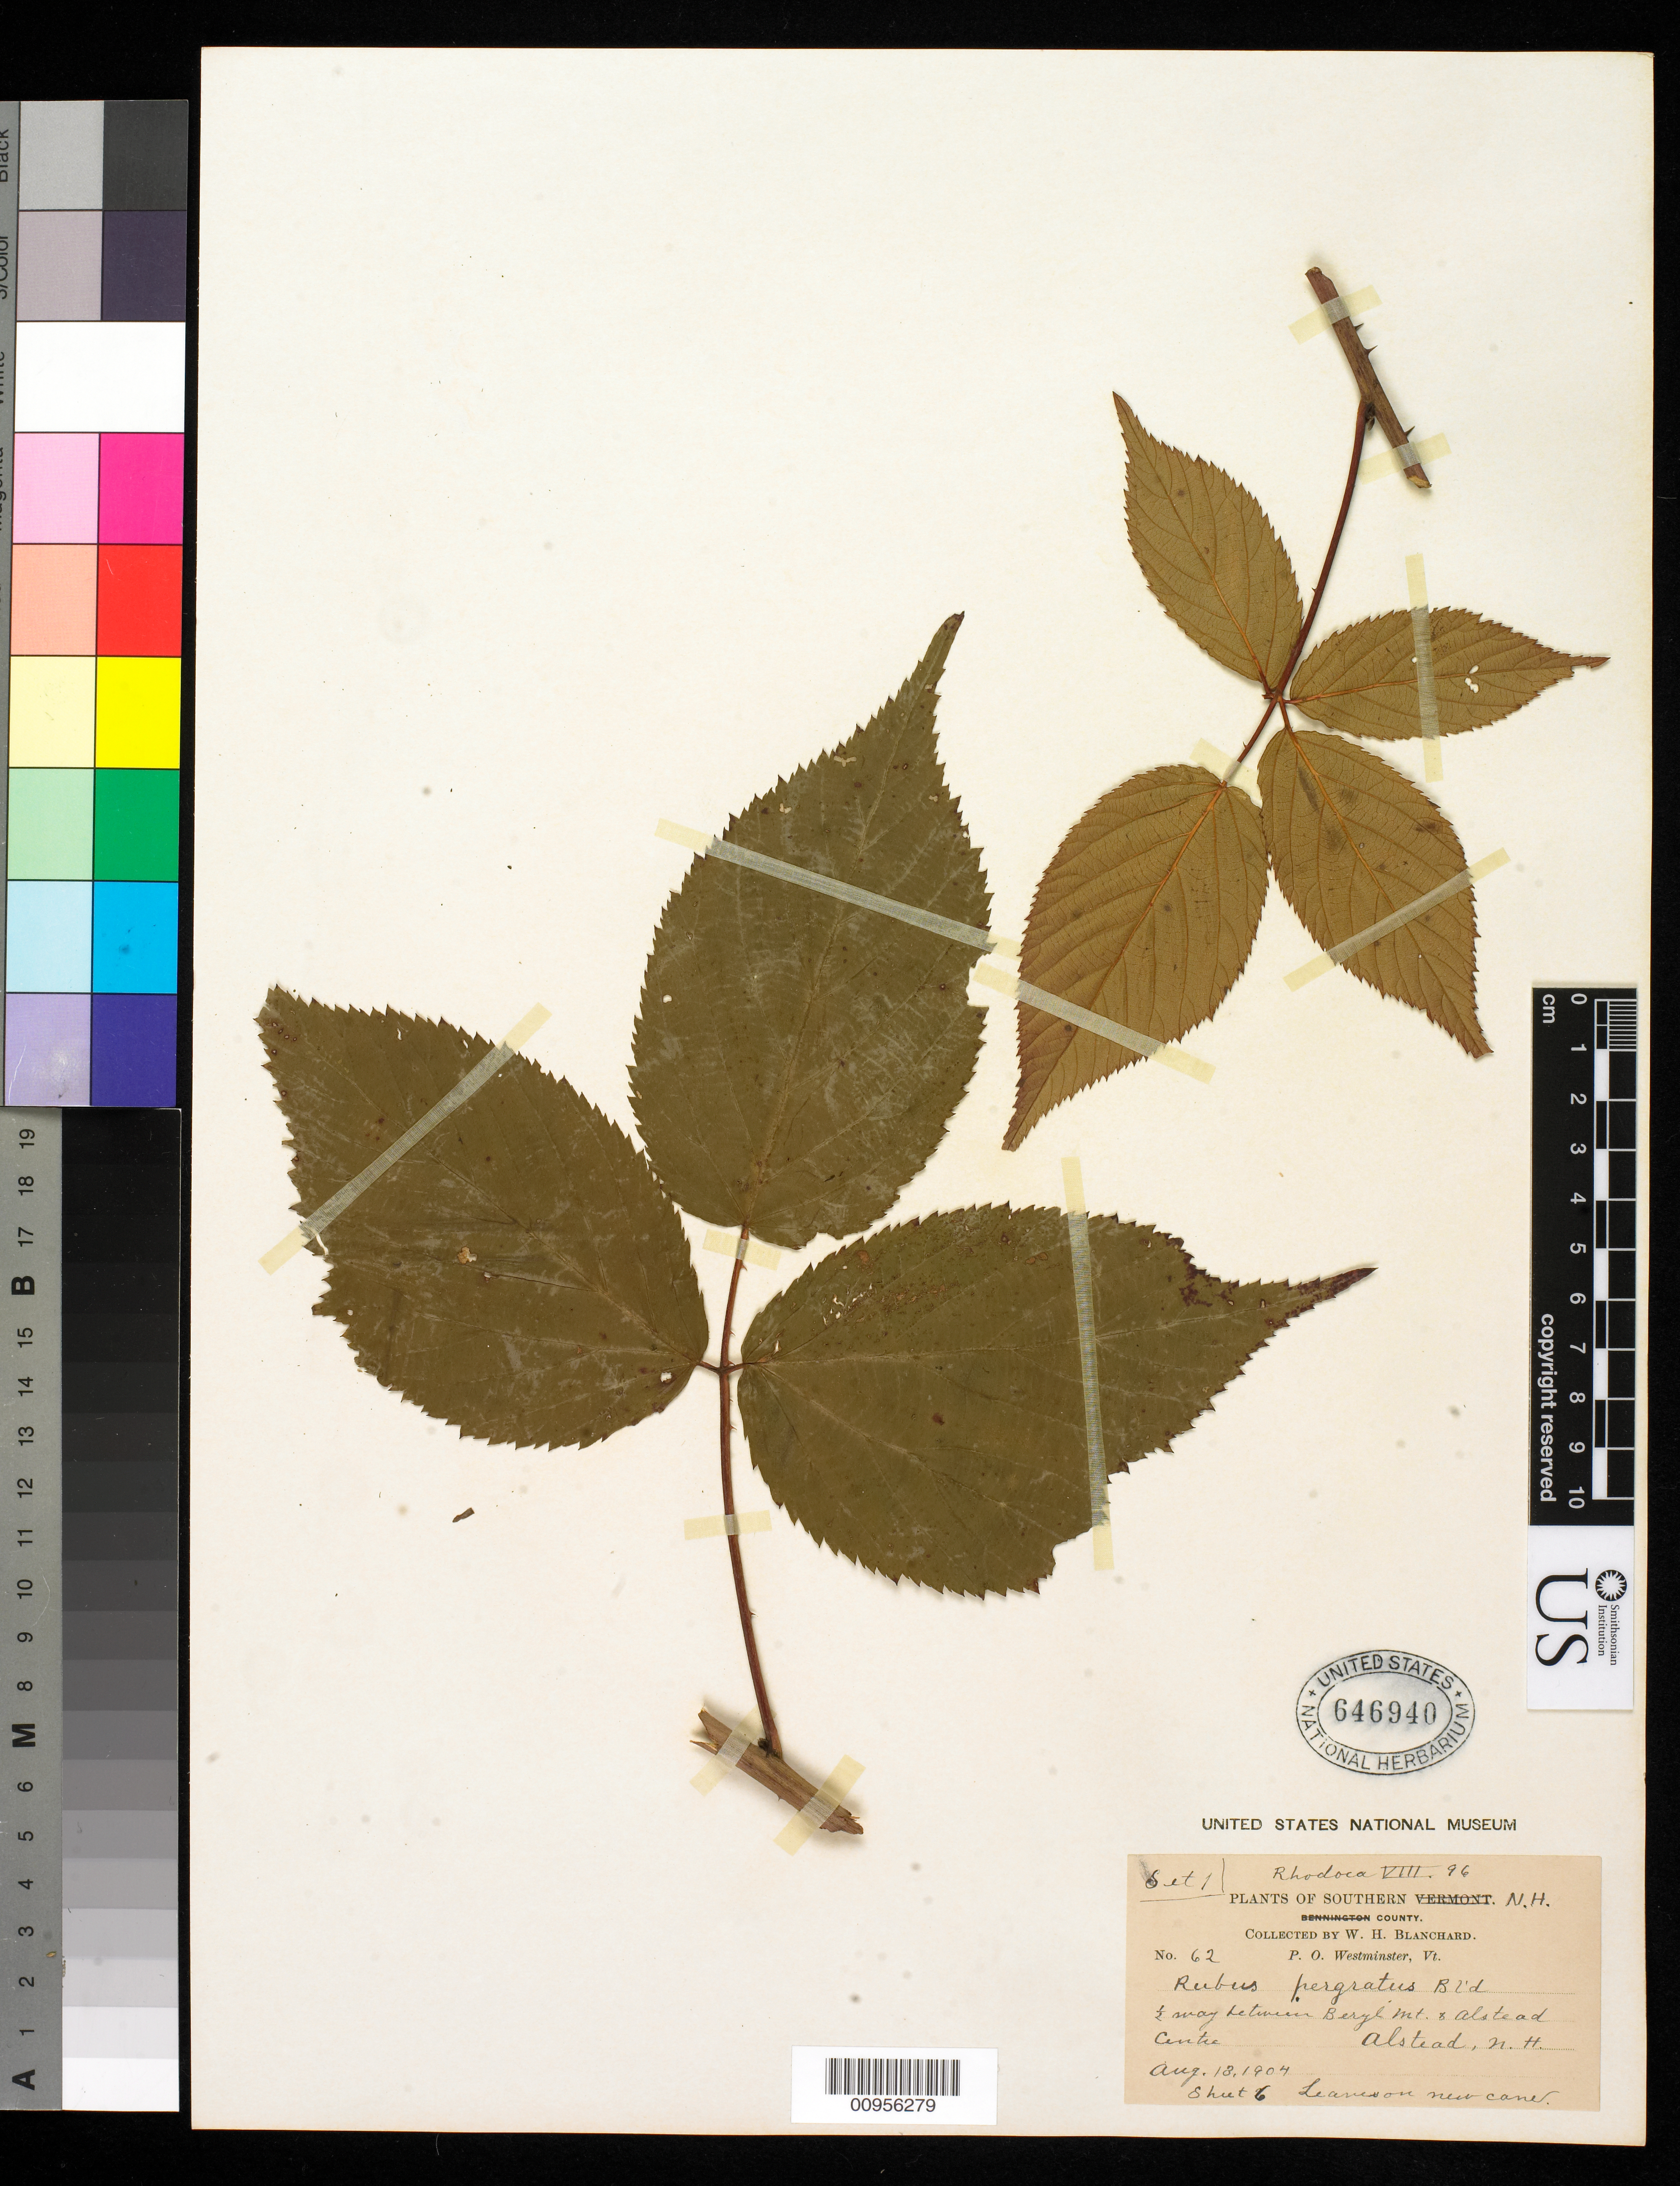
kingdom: Plantae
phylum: Tracheophyta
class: Magnoliopsida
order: Rosales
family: Rosaceae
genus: Rubus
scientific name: Rubus pergratus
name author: Blanch.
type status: Type Collection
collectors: W. H. Blanchard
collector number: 62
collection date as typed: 13 Aug 1904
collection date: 1904-08-13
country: United States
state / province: New Hampshire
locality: Halfway between Beryl Mt. & Alstead Centre, Alstead, N.H.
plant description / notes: Blanchard No. 62 "Set 1" consists of 6 sheets, annotated as sheet 1, sheet 2, etc.; sheets 1-4 collected June 17, 1905 (at various localities) and annotated "type"; sheets 5 & 6 collected Aug. 13, 1904 and not marked "type".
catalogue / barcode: US 646940